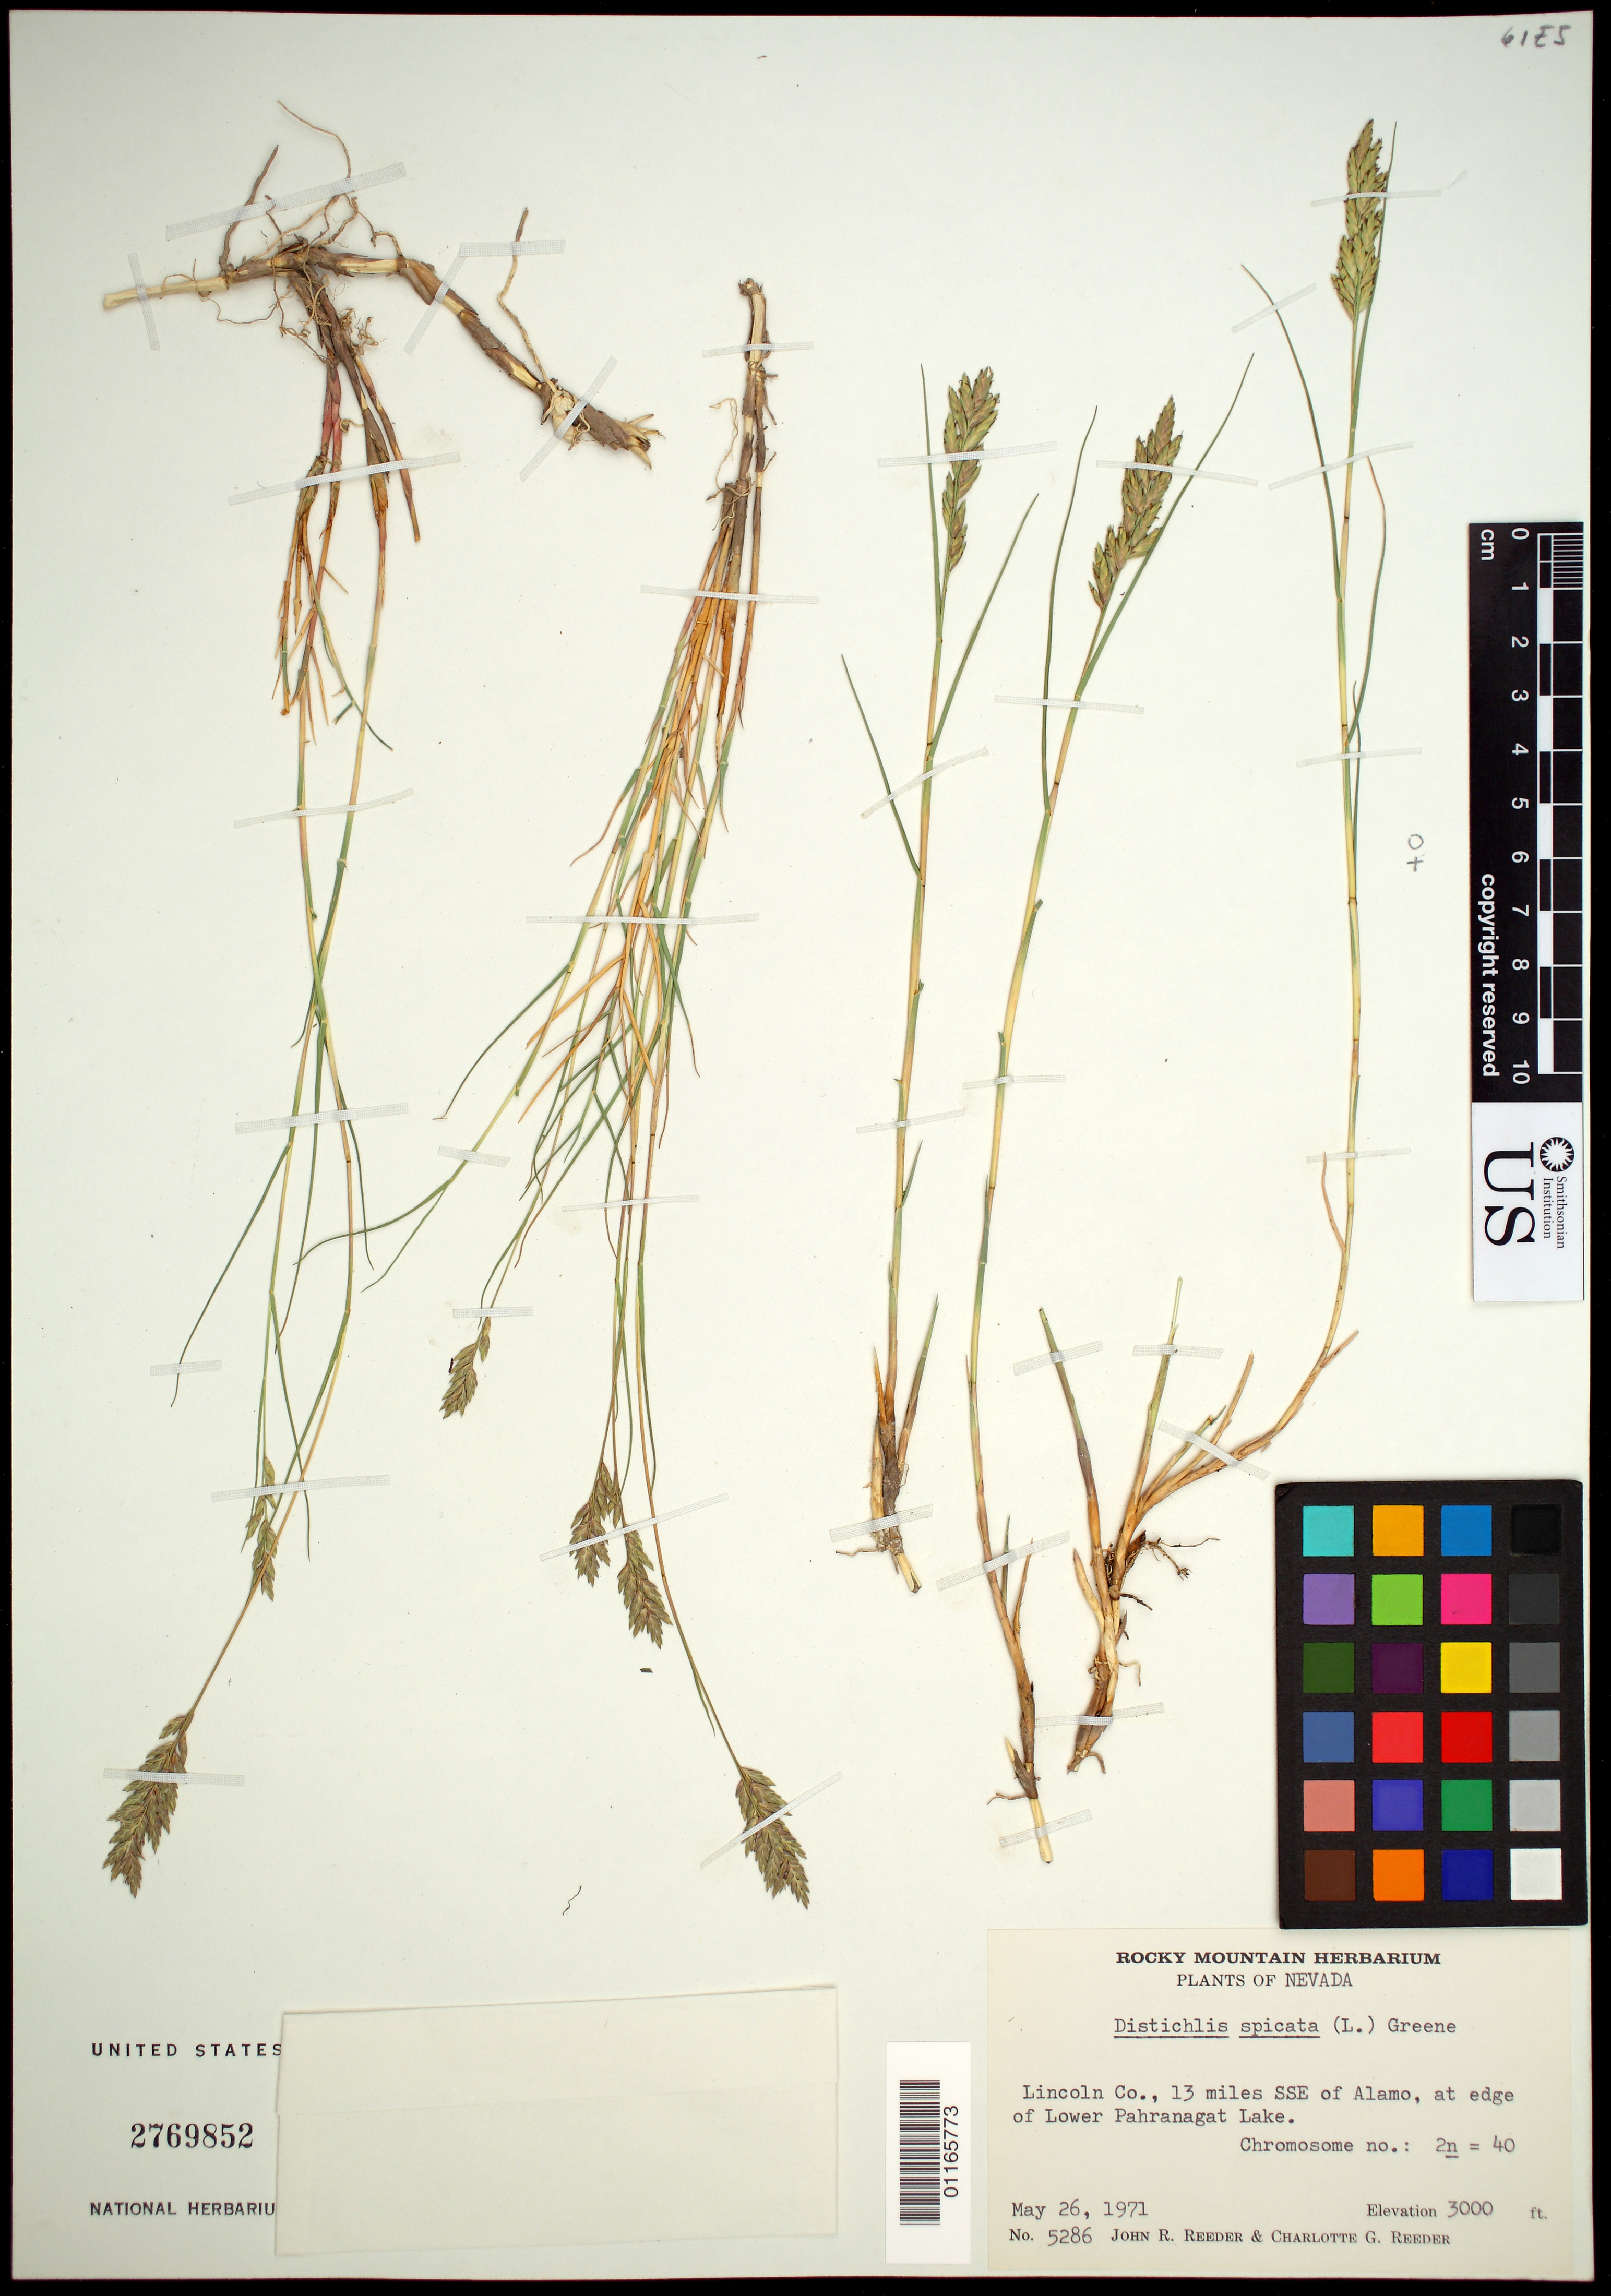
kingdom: Plantae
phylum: Tracheophyta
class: Liliopsida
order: Poales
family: Poaceae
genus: Distichlis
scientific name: Distichlis spicata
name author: (L.) Greene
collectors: J. R. Reeder & C. G. Reeder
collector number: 5286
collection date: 1971-05-26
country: United States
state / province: Nevada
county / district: Lincoln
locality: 13 miles SSE of Alamo, at edge of Lower Pahranagat Lake.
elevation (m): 914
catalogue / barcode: US 2769852